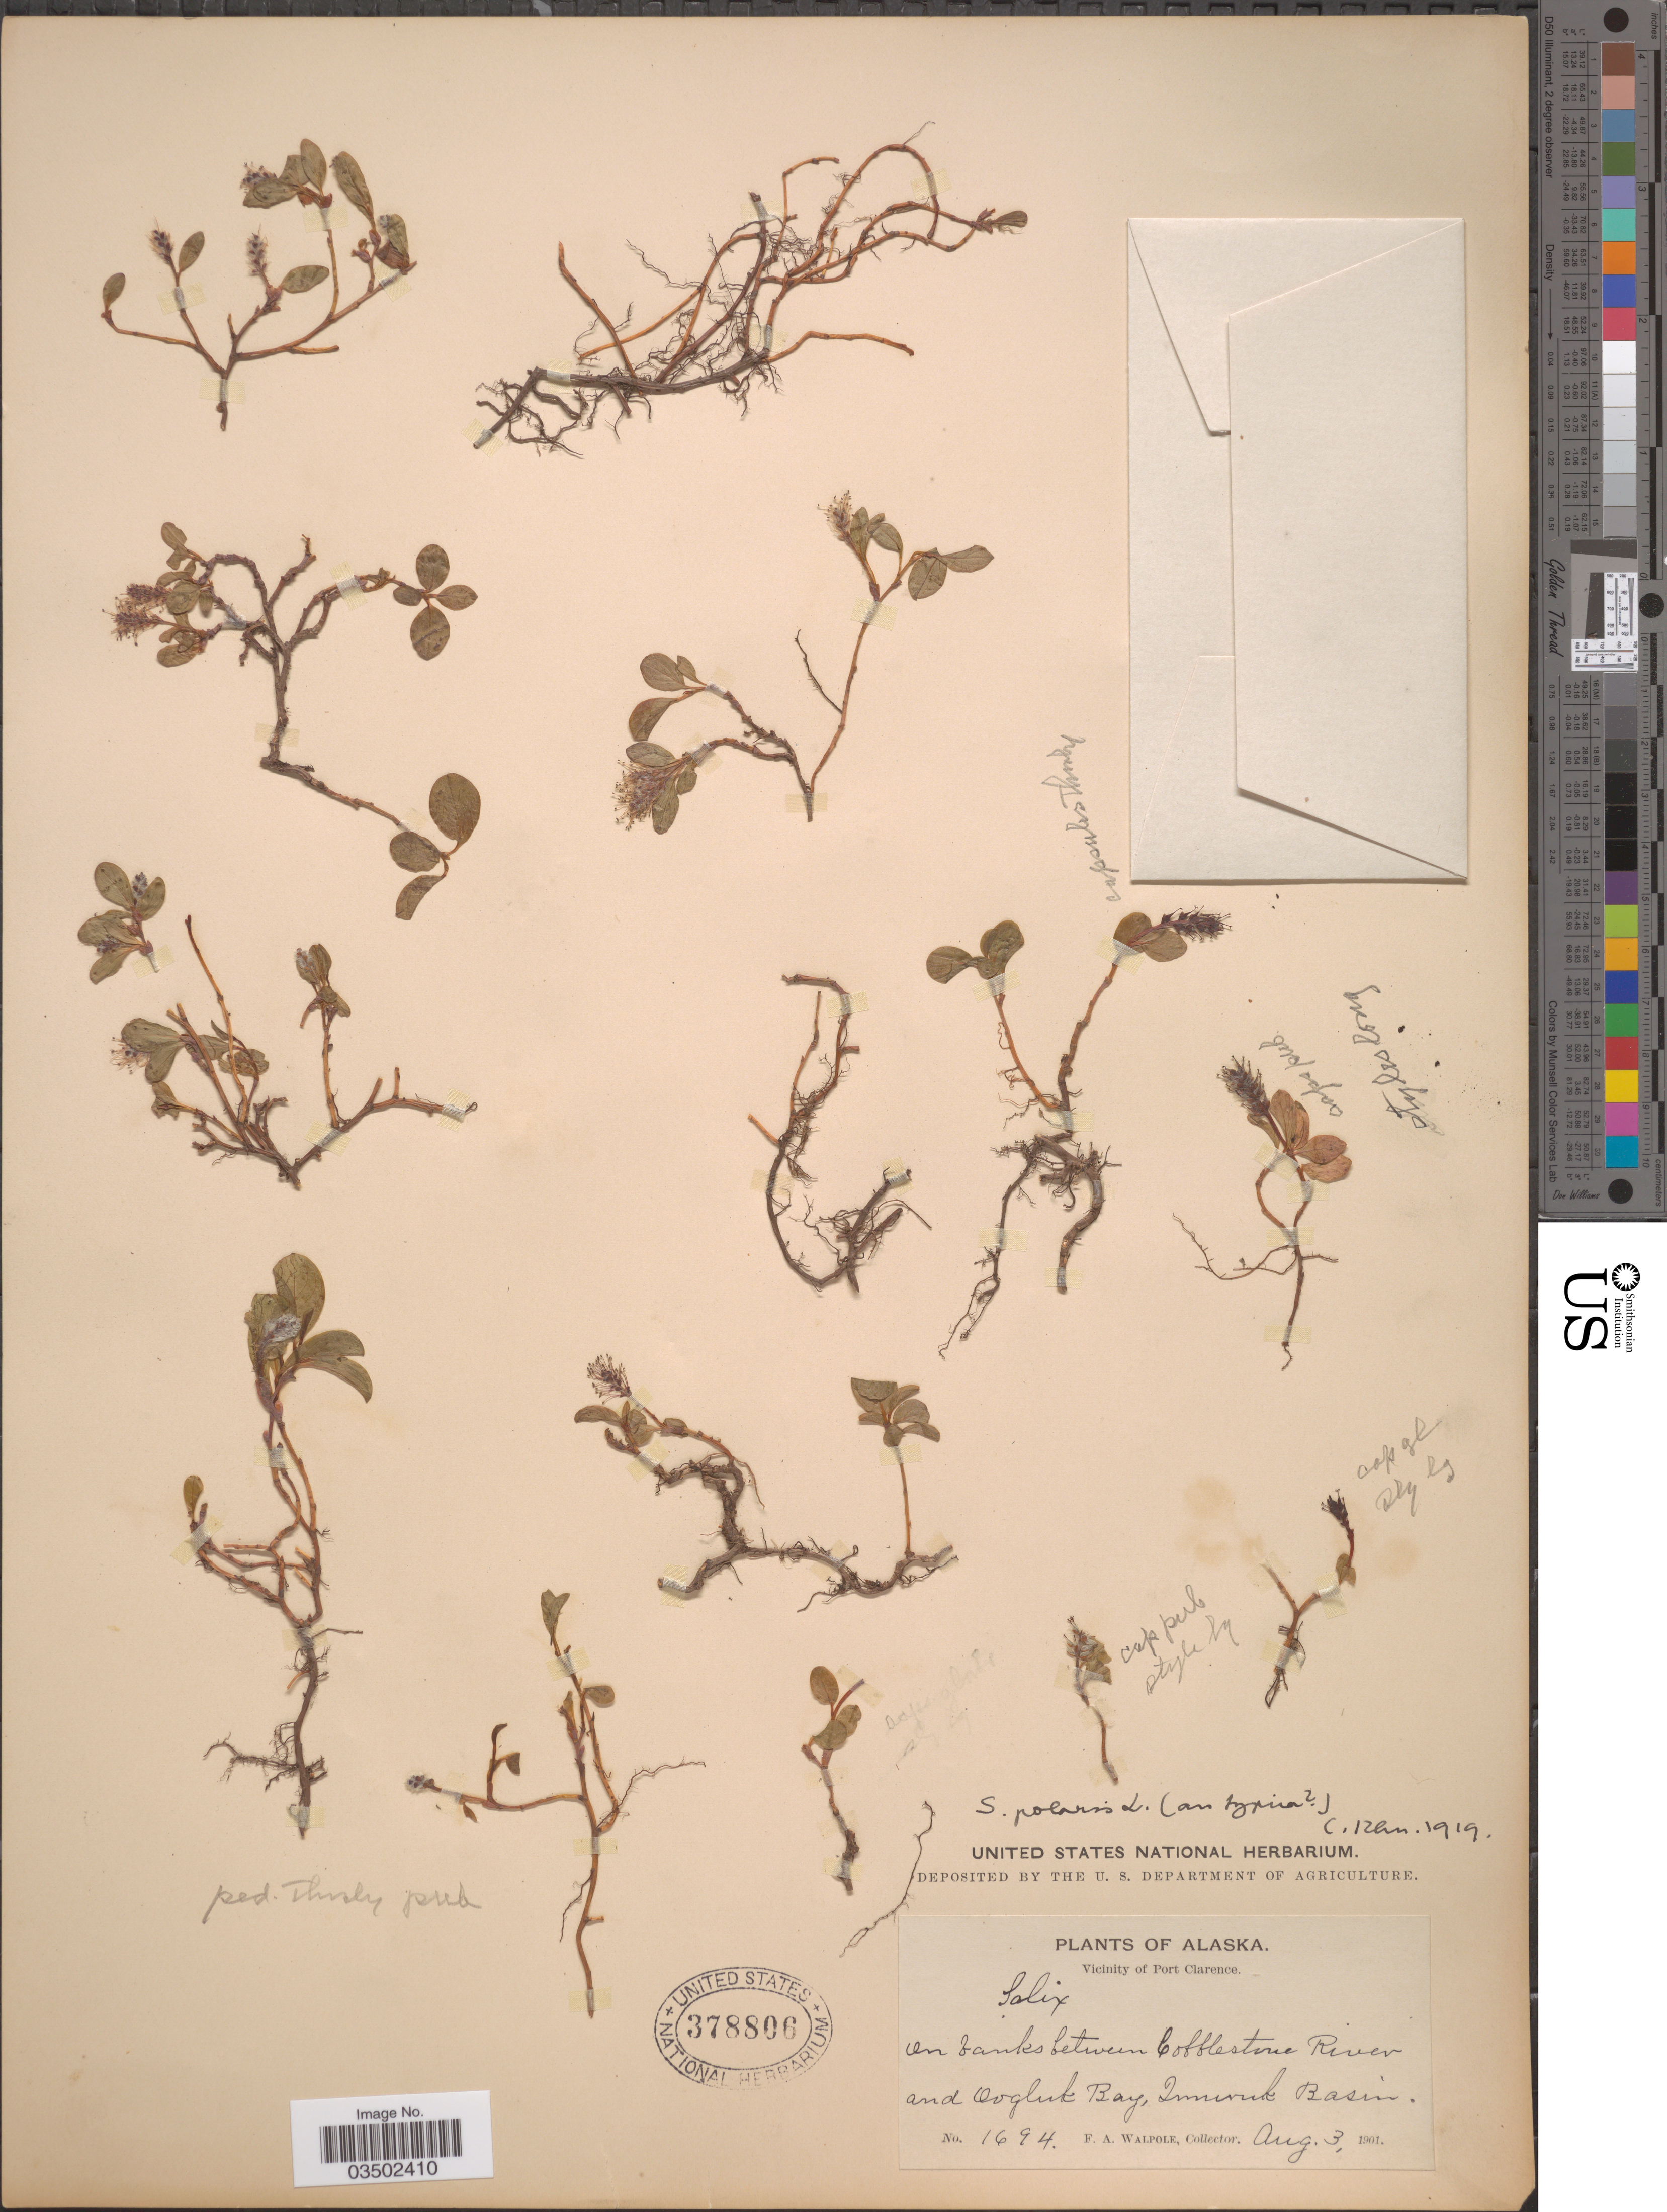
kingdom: Plantae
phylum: Tracheophyta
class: Magnoliopsida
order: Malpighiales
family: Salicaceae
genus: Salix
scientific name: Salix polaris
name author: Wahlenb.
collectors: F. Walpole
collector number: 1694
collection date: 1901-08-03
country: United States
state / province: Alaska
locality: Vicinity of Port Clarence. On banks between Cofflestone River and Oogluk Bay, Imuruk Basin.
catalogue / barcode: US 378806